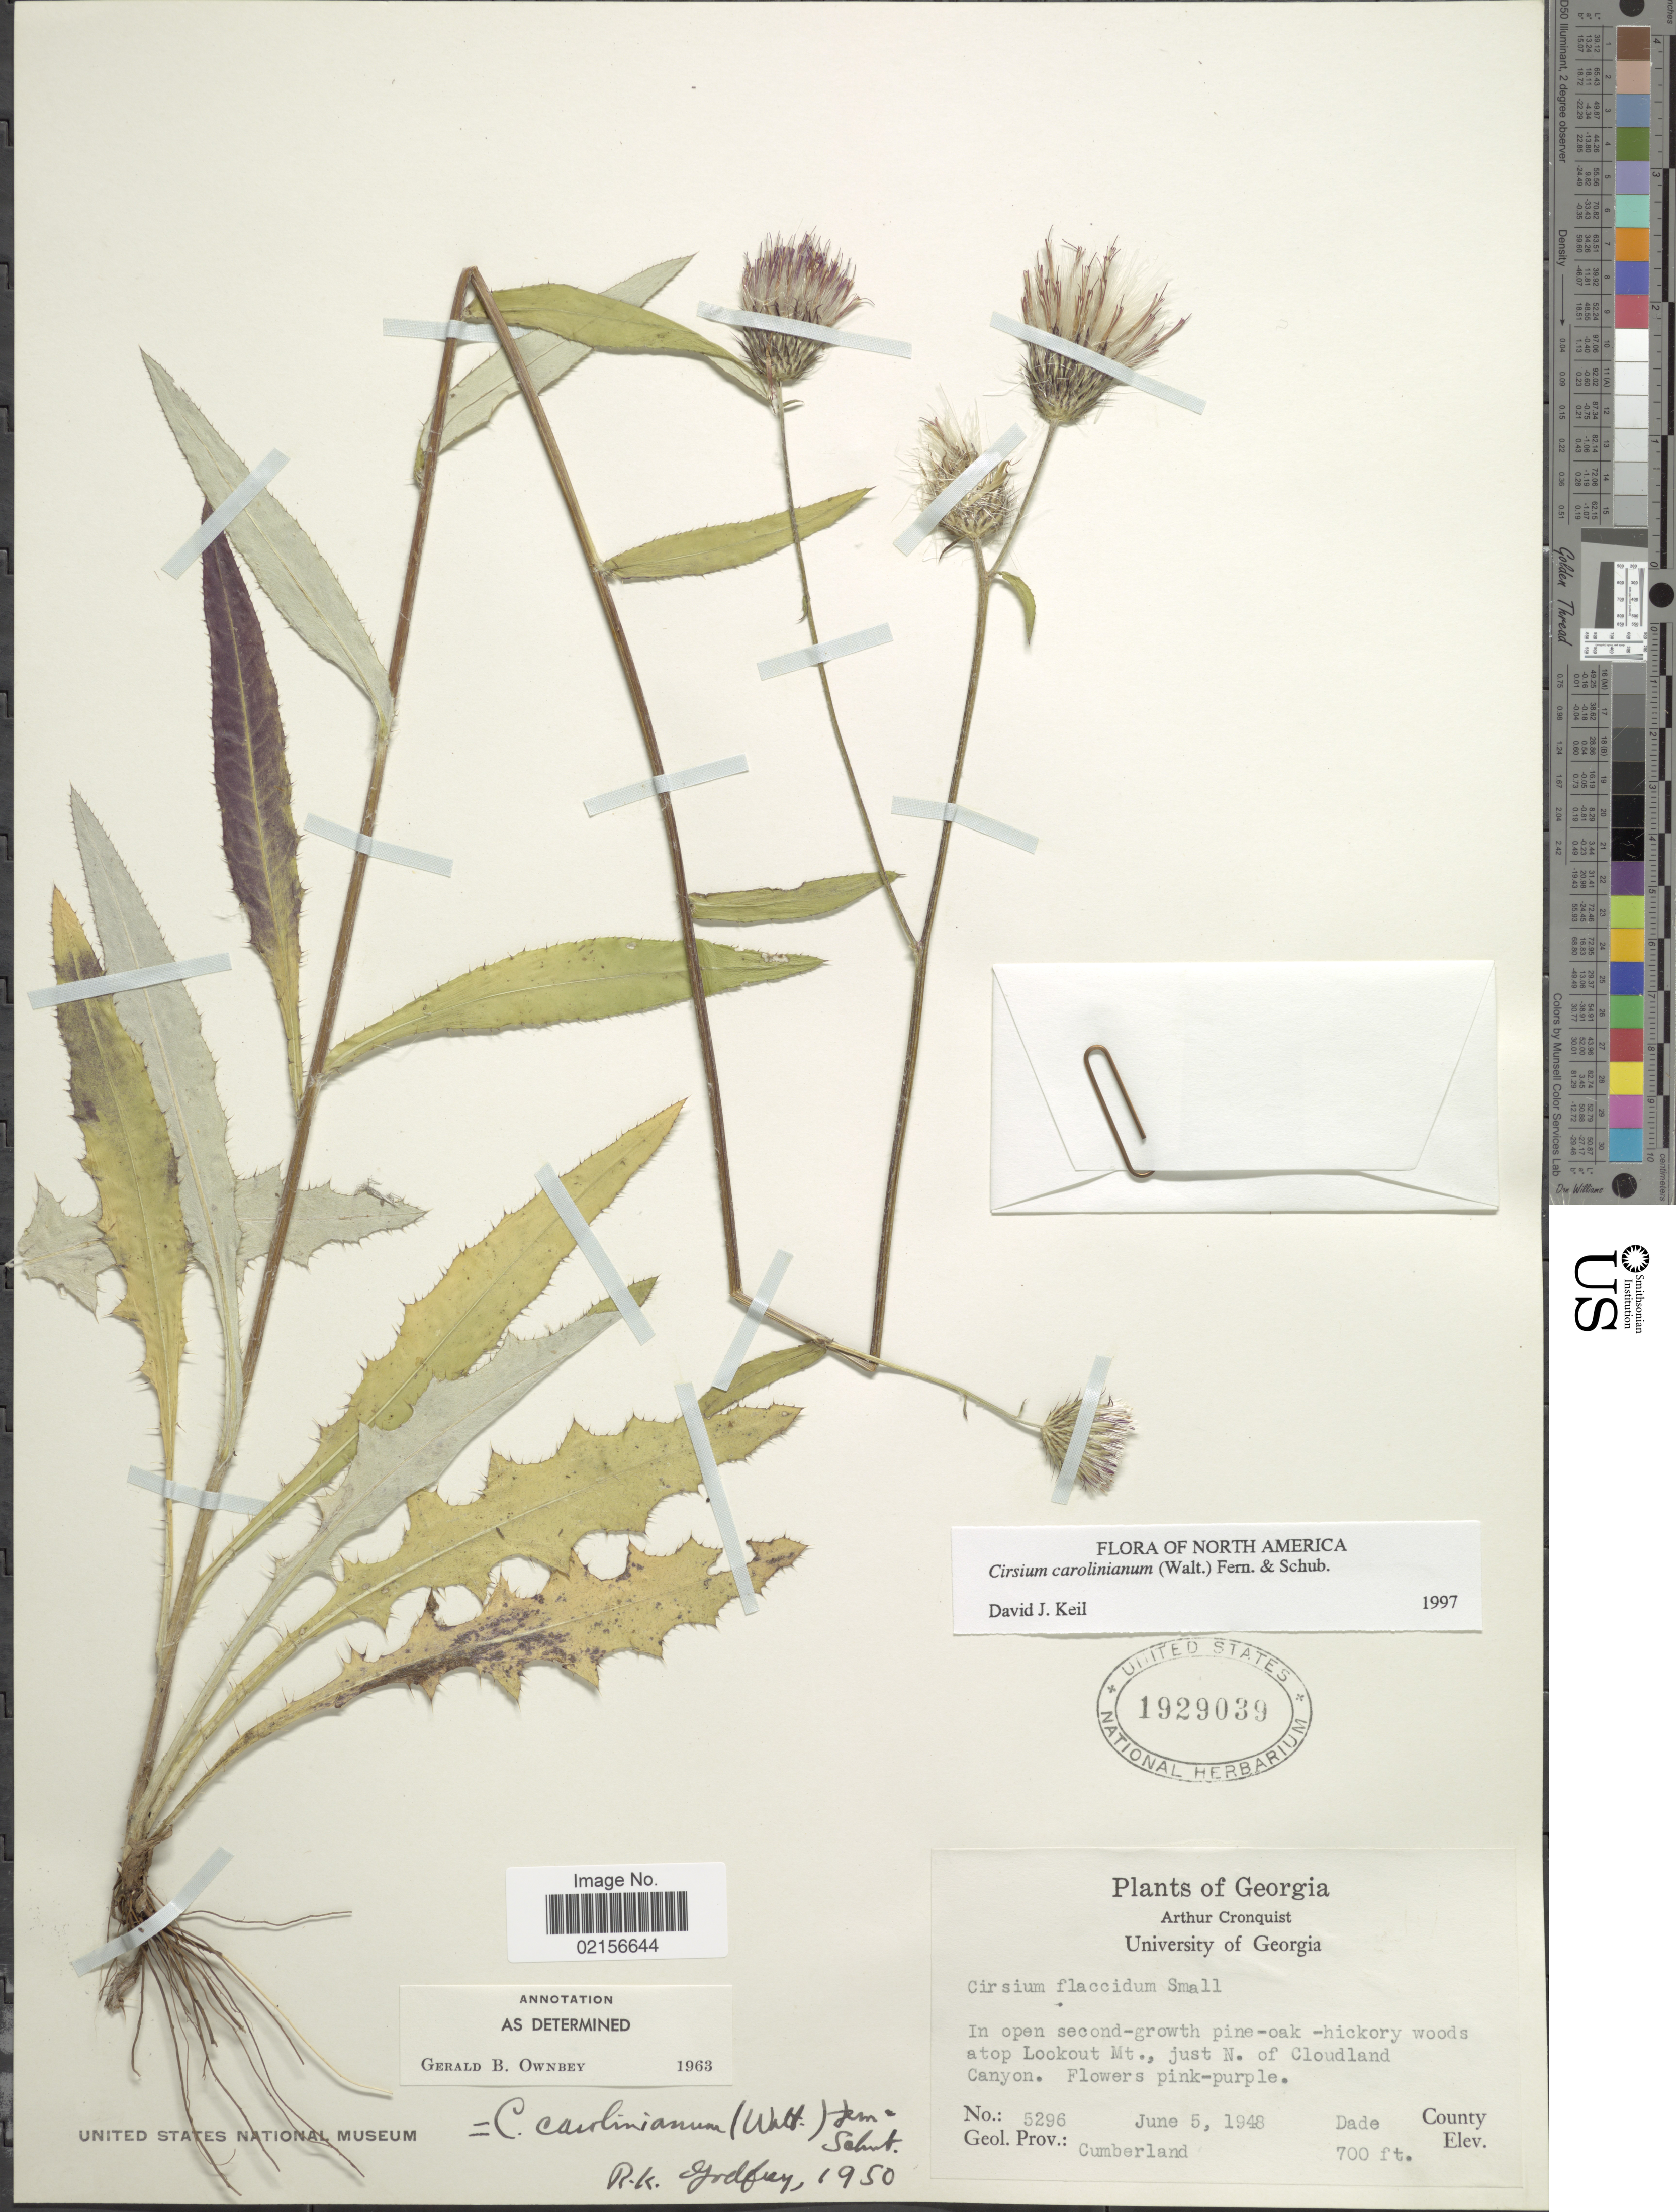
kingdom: Plantae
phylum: Tracheophyta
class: Magnoliopsida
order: Asterales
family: Asteraceae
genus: Cirsium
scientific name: Cirsium carolinianum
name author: (Walter) Fernald & Schub.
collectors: A. J. Cronquist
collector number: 5296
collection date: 1948-06-05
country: United States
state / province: Georgia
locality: In open second-growth pine-oak-hickory woods a top Lookout Mt., just N. of Cloudland Canyon, Geol. Prov. : Cumberland, Dade County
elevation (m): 213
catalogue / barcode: US 1929039